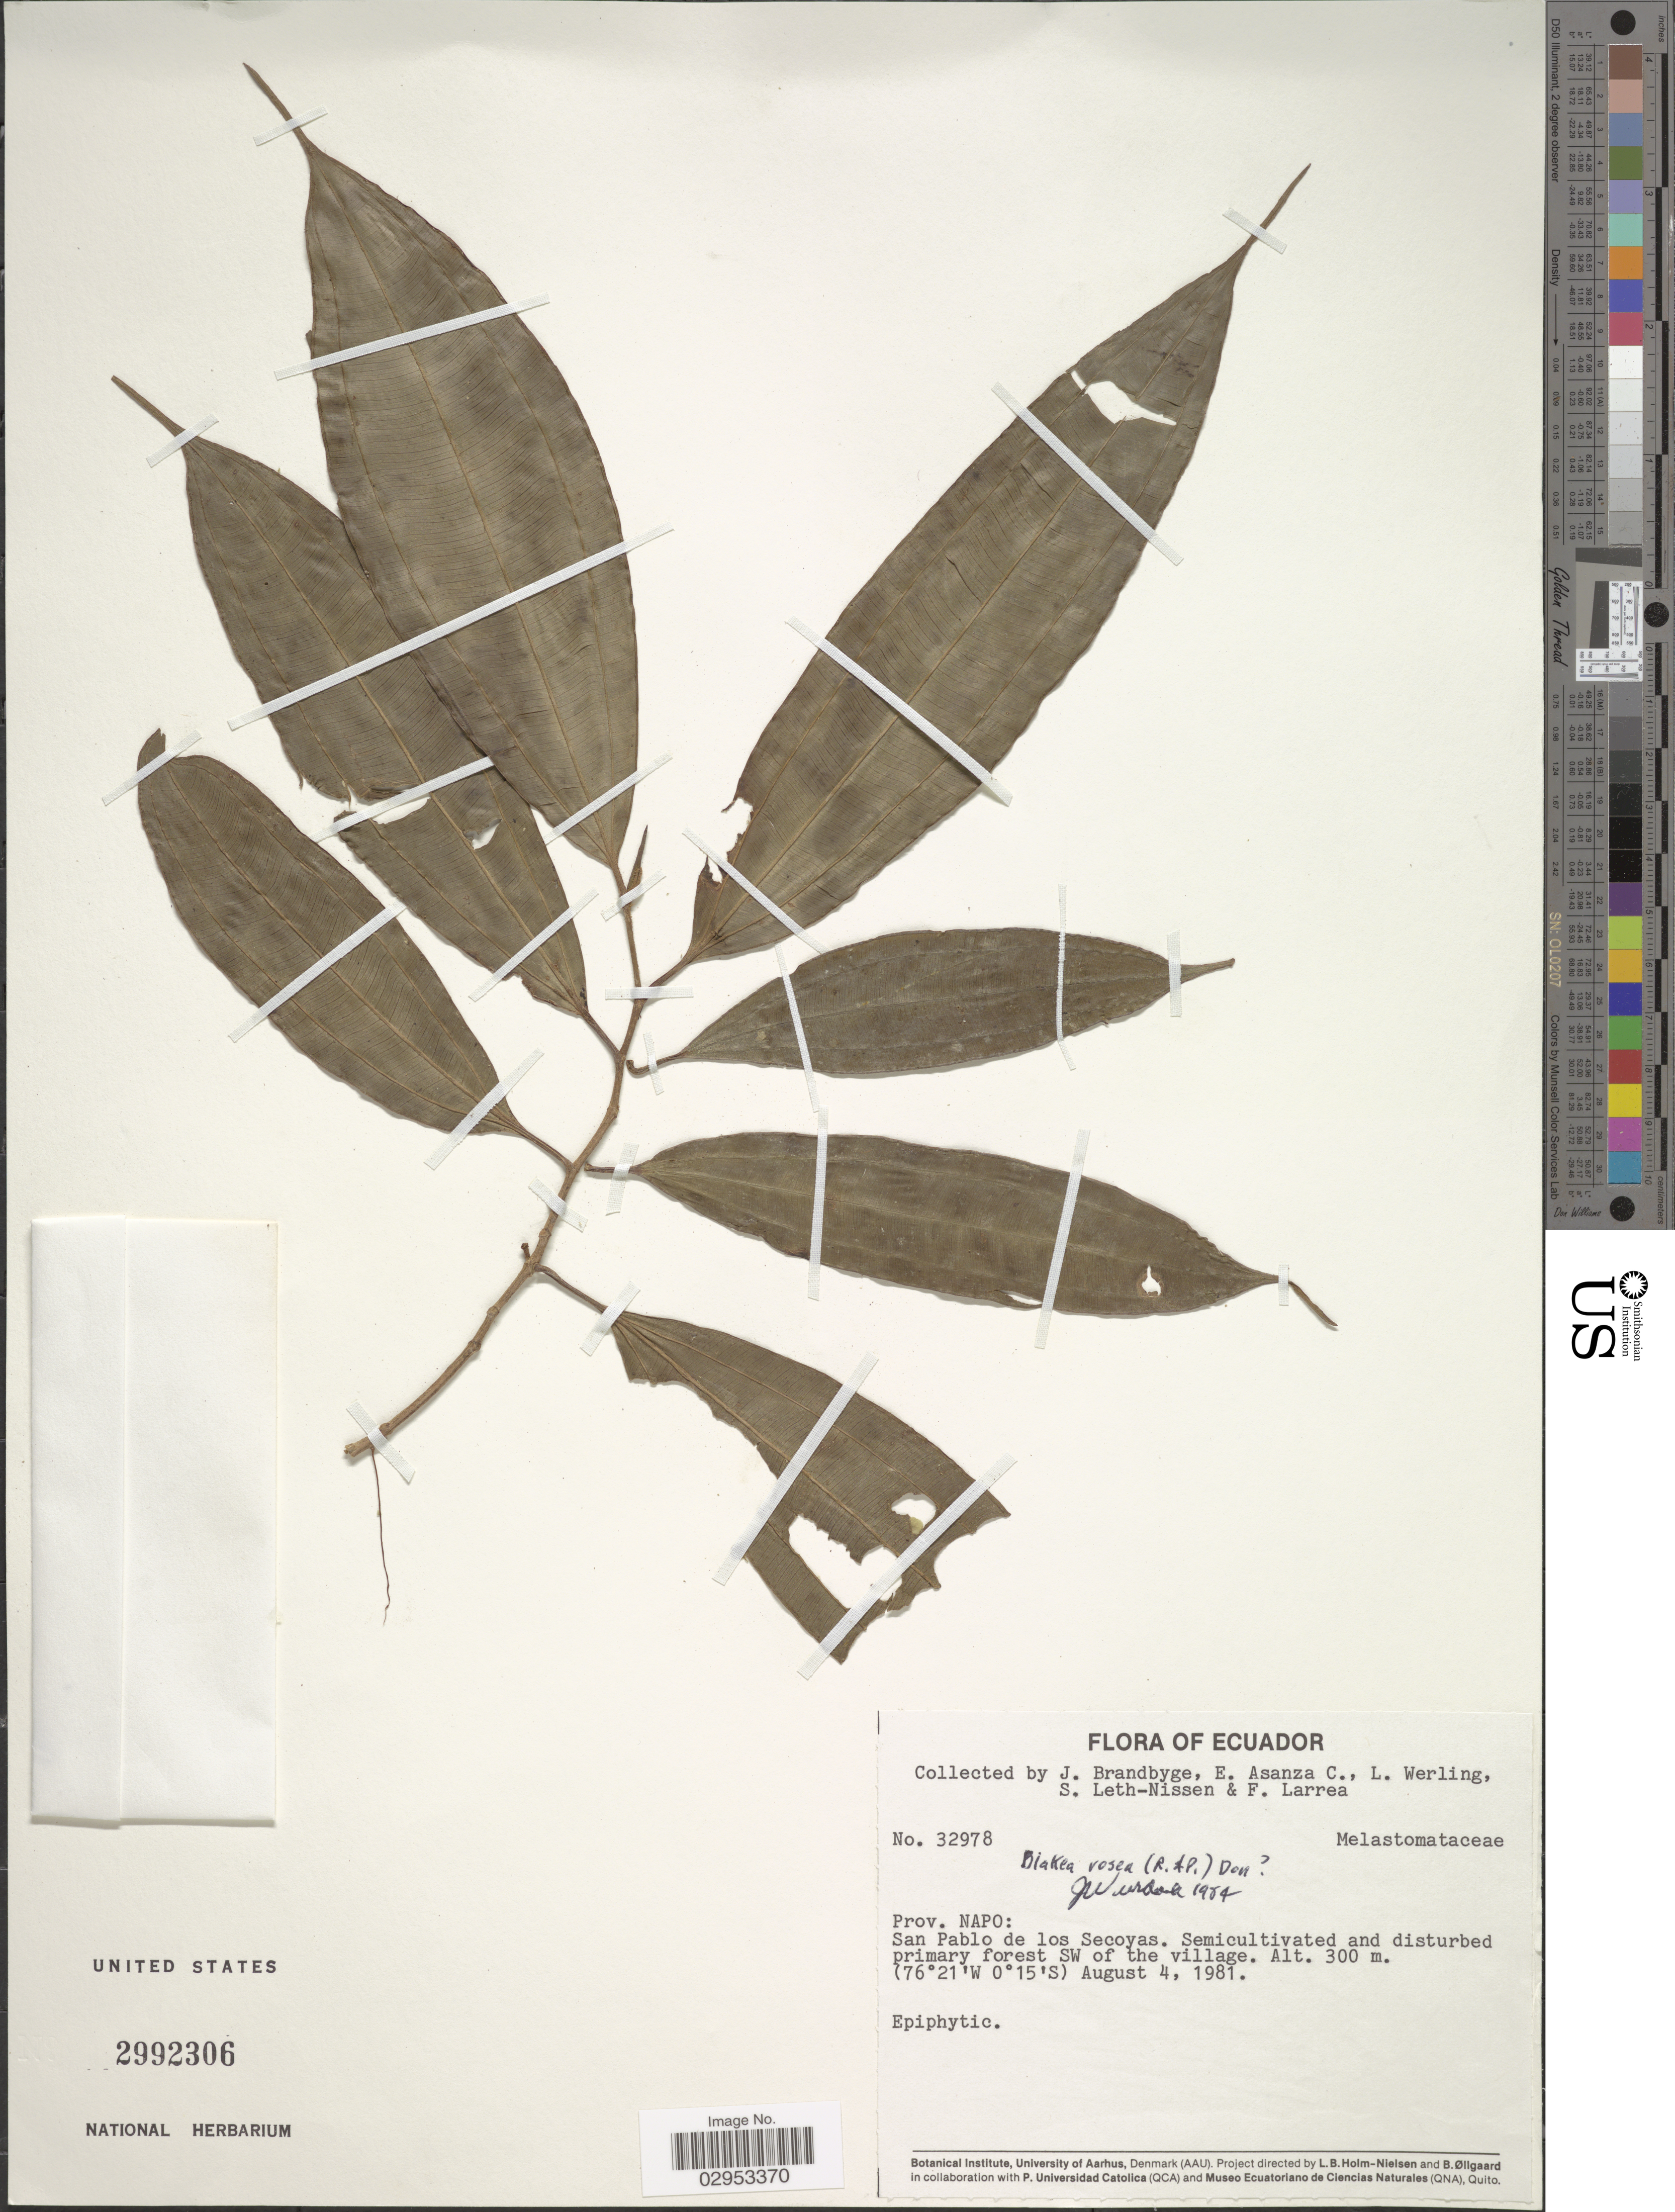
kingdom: Plantae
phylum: Tracheophyta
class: Magnoliopsida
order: Myrtales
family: Melastomataceae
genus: Blakea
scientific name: Blakea rosea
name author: D. Don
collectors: J. Brandbyge, E. Asanza C., L. Werling, S. Leth-Nissen & F. Larrea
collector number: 32978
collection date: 1981-08-04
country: Ecuador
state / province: Napo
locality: San Pablo de los Secoyas. SW of the village.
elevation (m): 300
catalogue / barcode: US 2992306